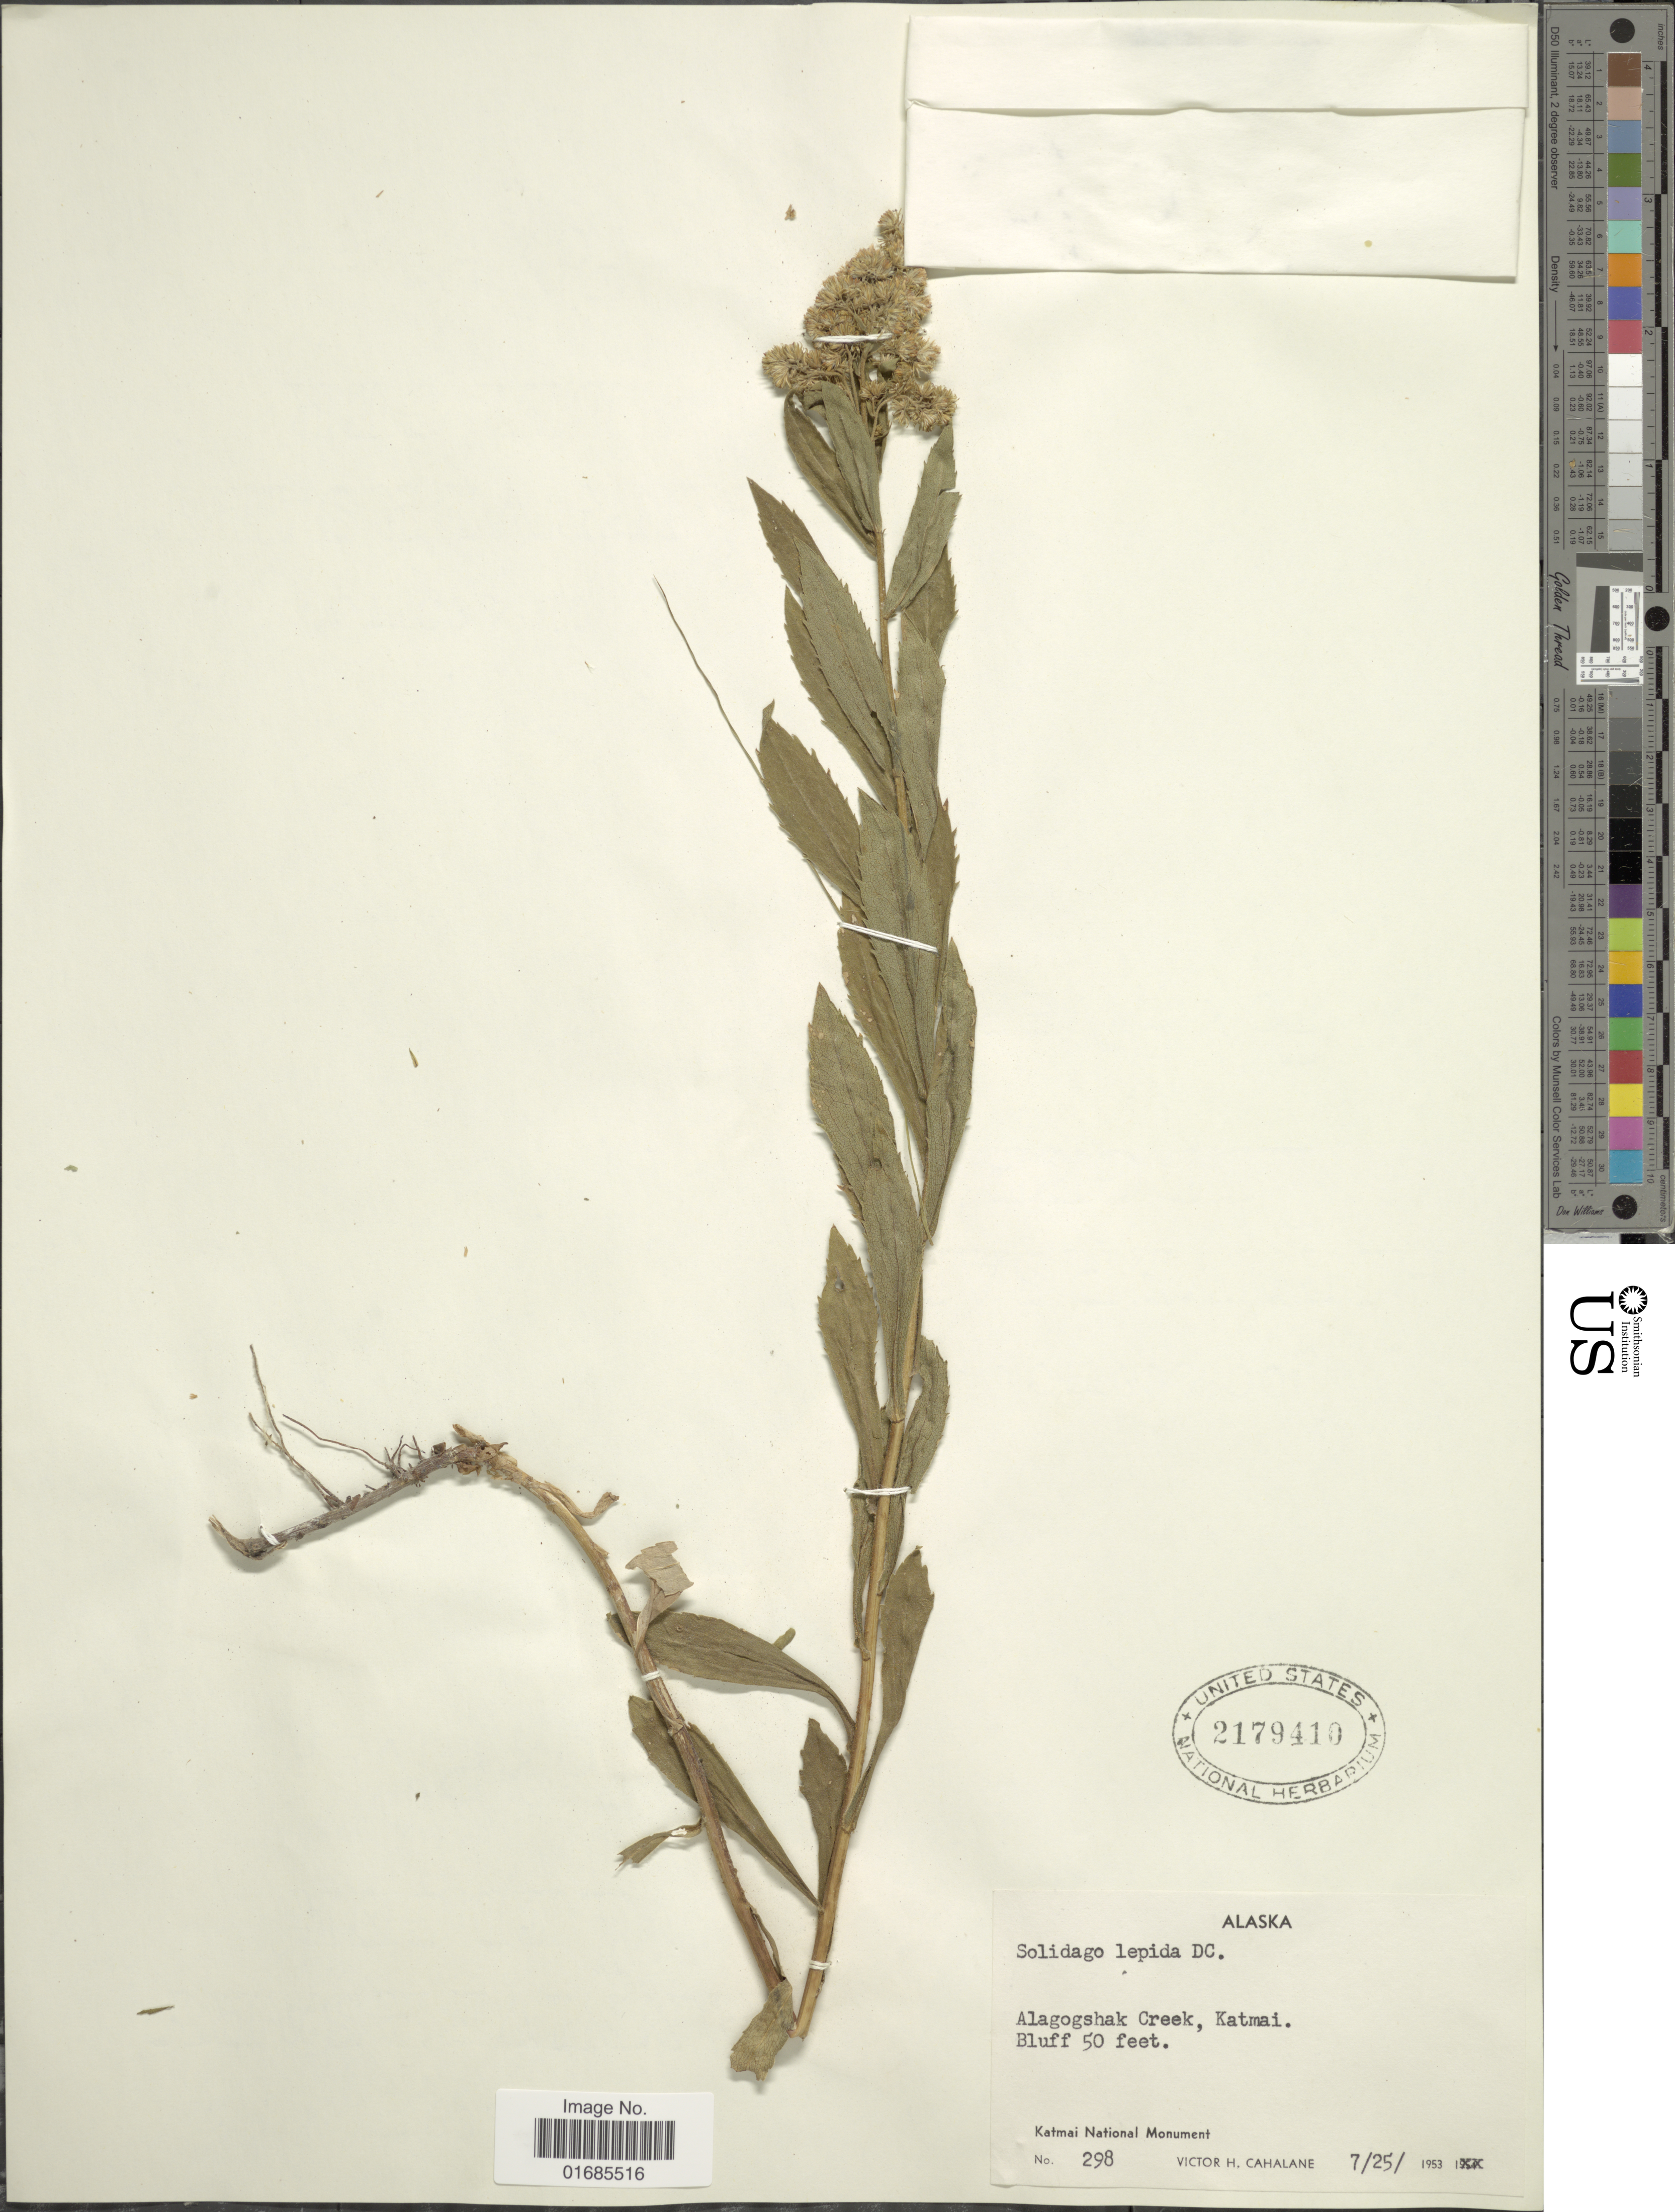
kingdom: Plantae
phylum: Tracheophyta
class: Magnoliopsida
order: Asterales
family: Asteraceae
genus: Solidago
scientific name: Solidago canadensis var. salebrosa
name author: (Piper) M.E. Jones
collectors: V. Cahalane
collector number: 298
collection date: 1953-07-25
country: United States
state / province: Alaska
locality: Alagogshak Creek, Katmai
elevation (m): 15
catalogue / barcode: US 2179410